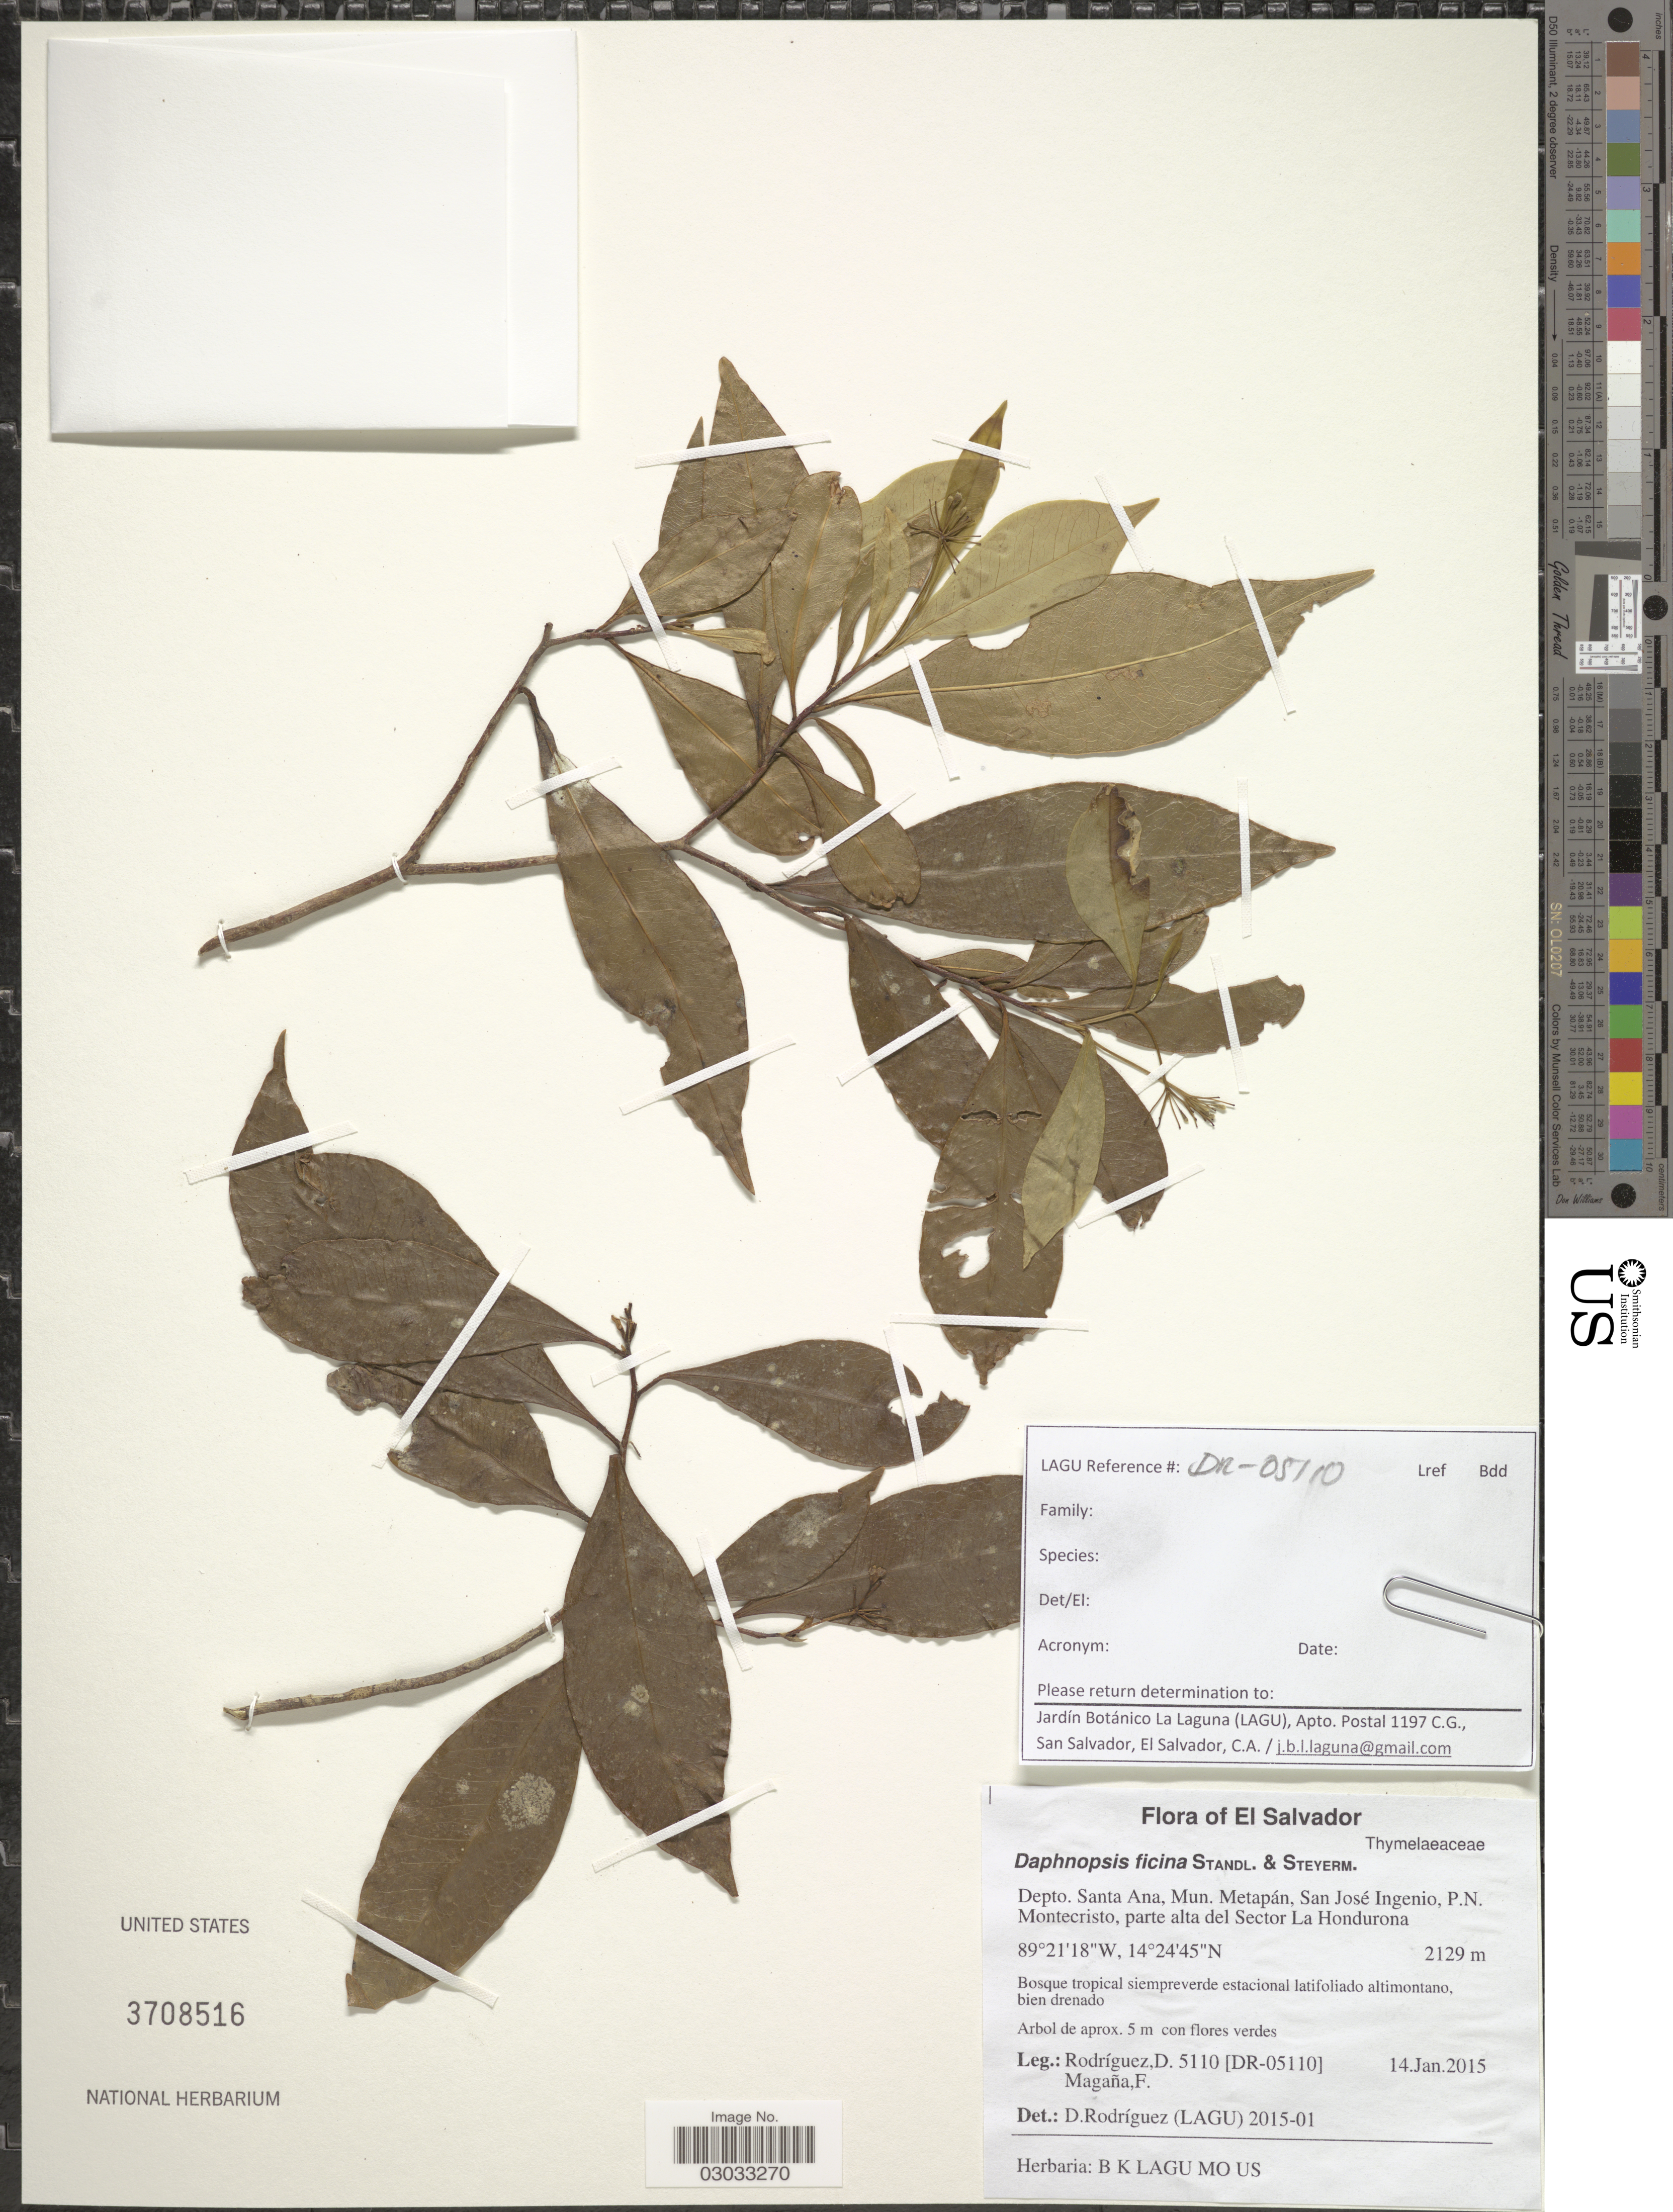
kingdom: Plantae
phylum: Tracheophyta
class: Magnoliopsida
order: Malvales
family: Thymelaeaceae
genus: Daphnopsis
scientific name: Daphnopsis ficina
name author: Standl. & Steyerm.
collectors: D. Rodriguez & F. Magaña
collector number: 5110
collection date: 2015-01-14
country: El Salvador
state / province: Santa Ana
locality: Depto. Santa Ana, Mun. Metapán, San José Ingenio, P.N. Montecristo, parte alta del Sector La Hondurona.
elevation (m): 2129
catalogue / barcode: US 3708516